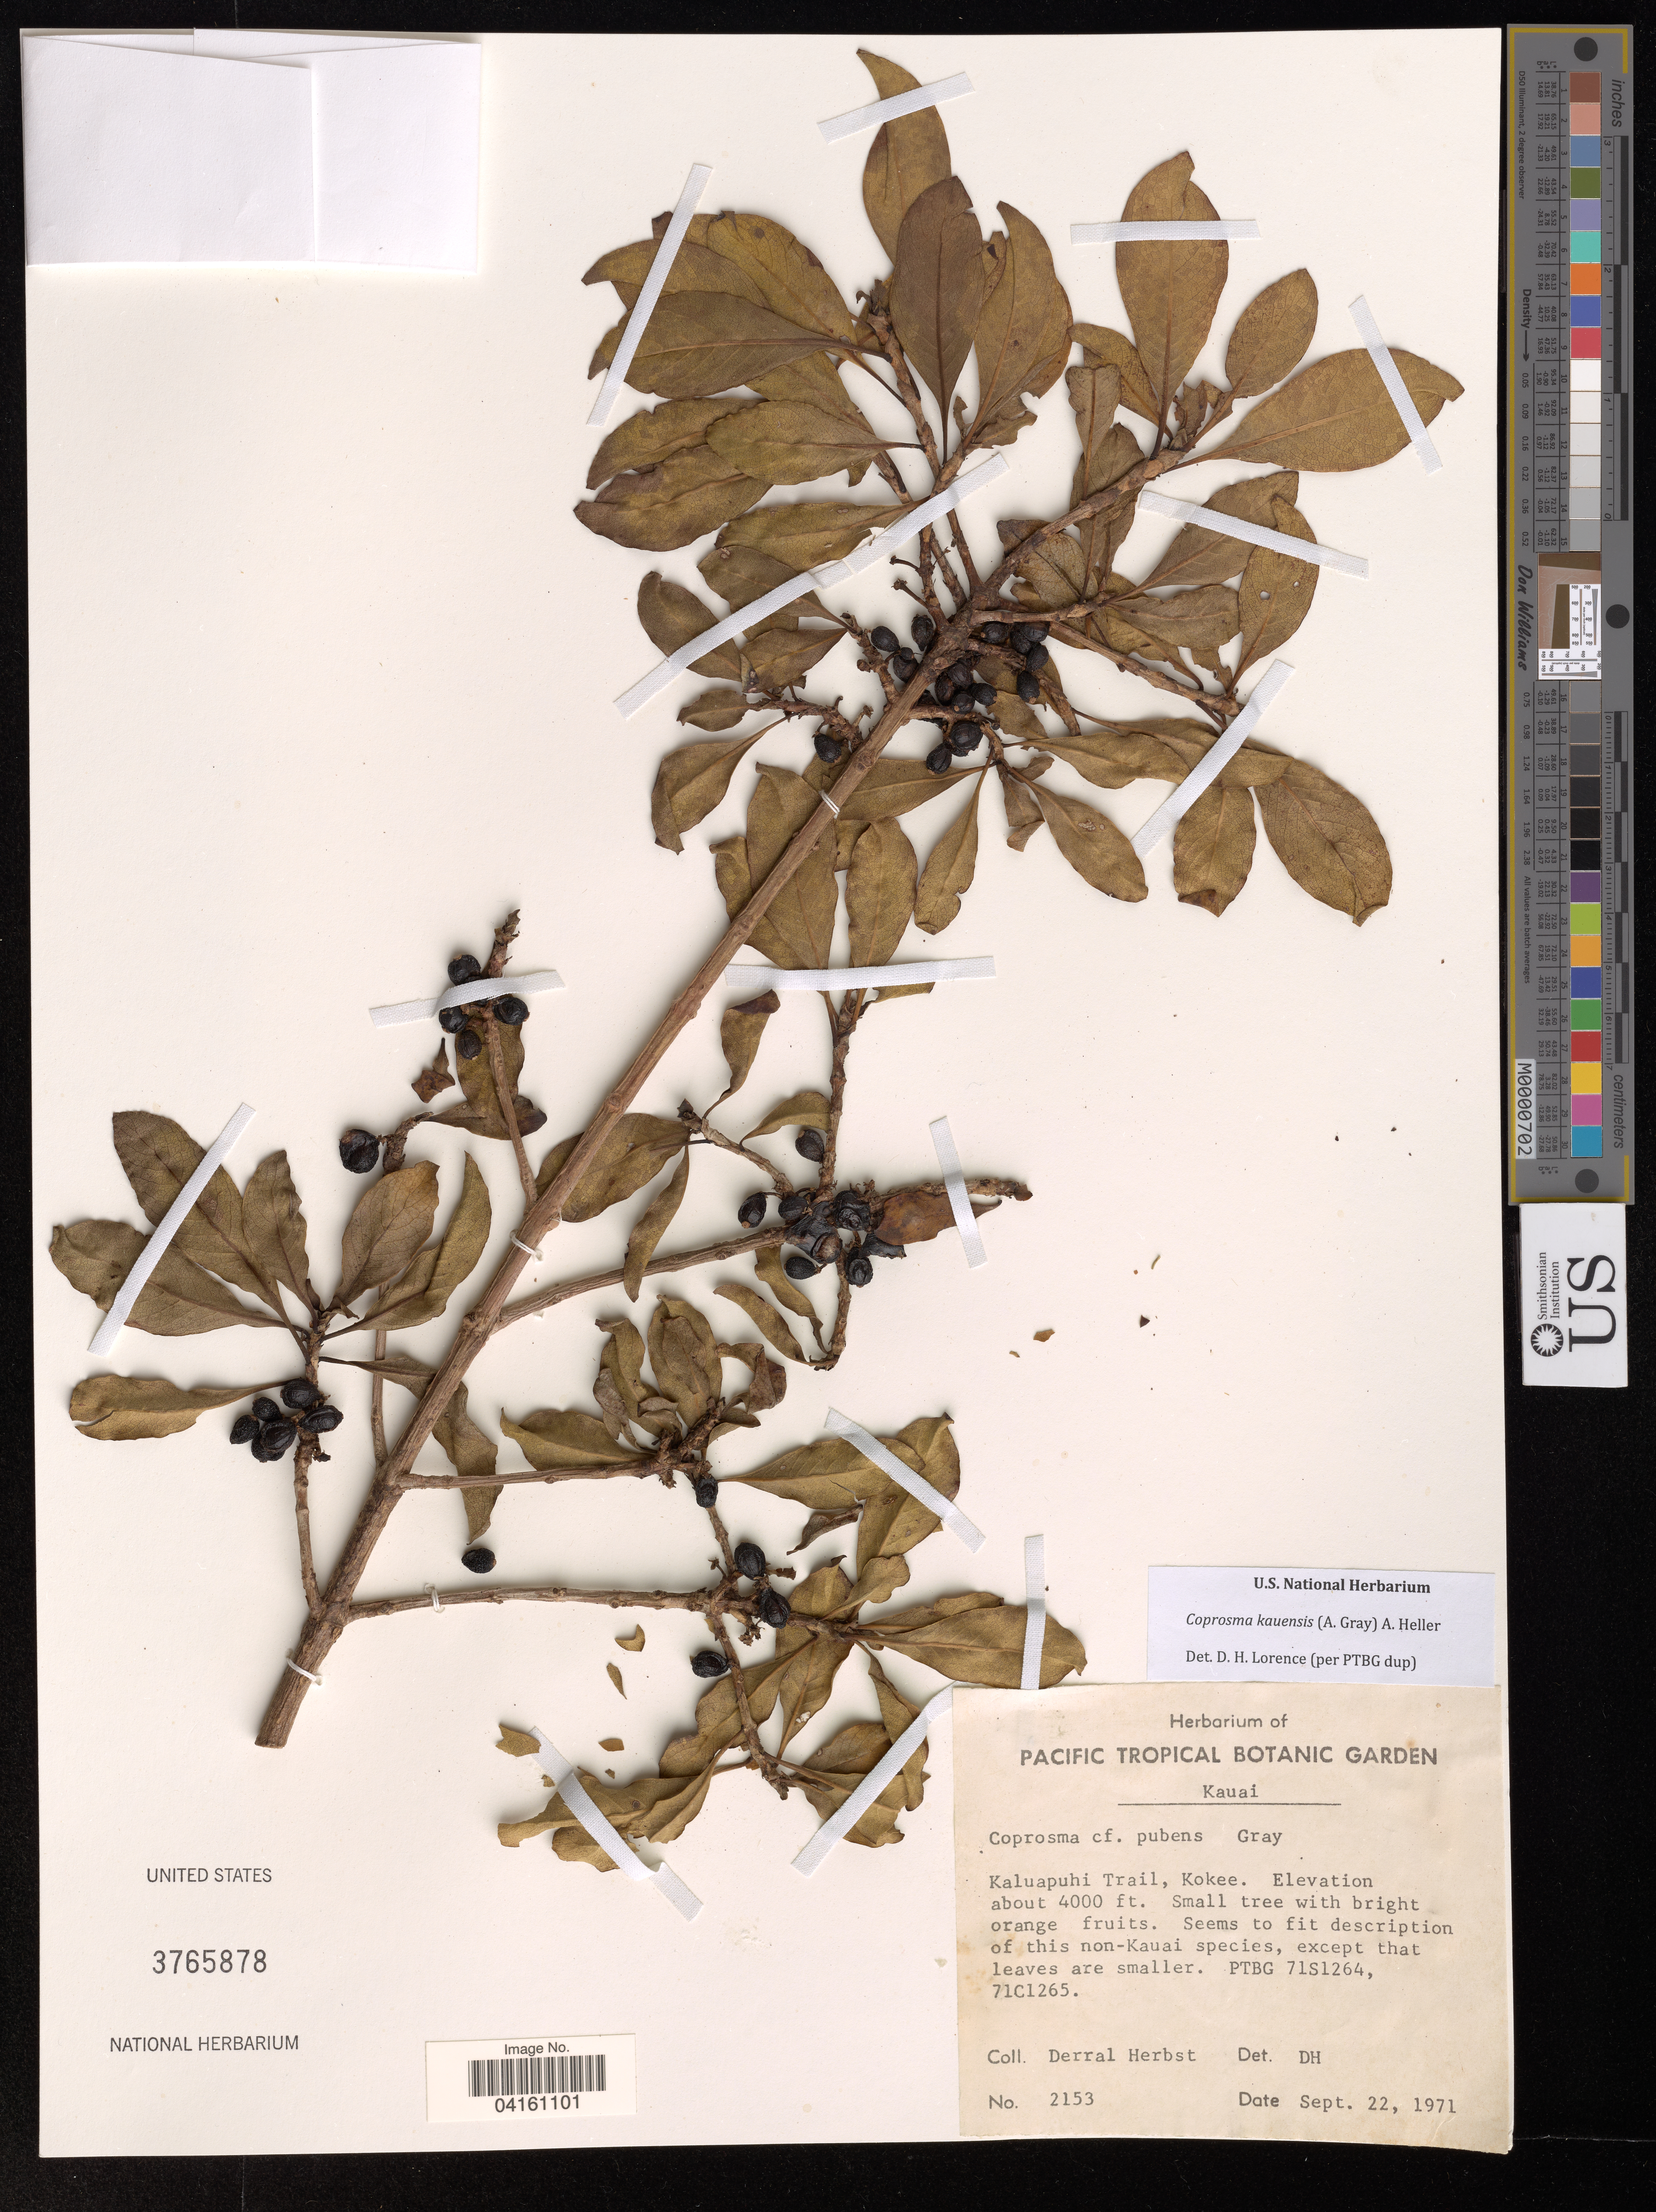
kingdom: Plantae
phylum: Tracheophyta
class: Magnoliopsida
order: Gentianales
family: Rubiaceae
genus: Coprosma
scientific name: Coprosma kauensis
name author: A. Heller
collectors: D. R. Herbst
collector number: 2153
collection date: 1971-09-22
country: United States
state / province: Hawaii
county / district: Kauai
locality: Kauai. Kaluapuhi Trail, Kokee. PTBG 71S1264, 71C1265.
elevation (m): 1219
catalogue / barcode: US 3765878